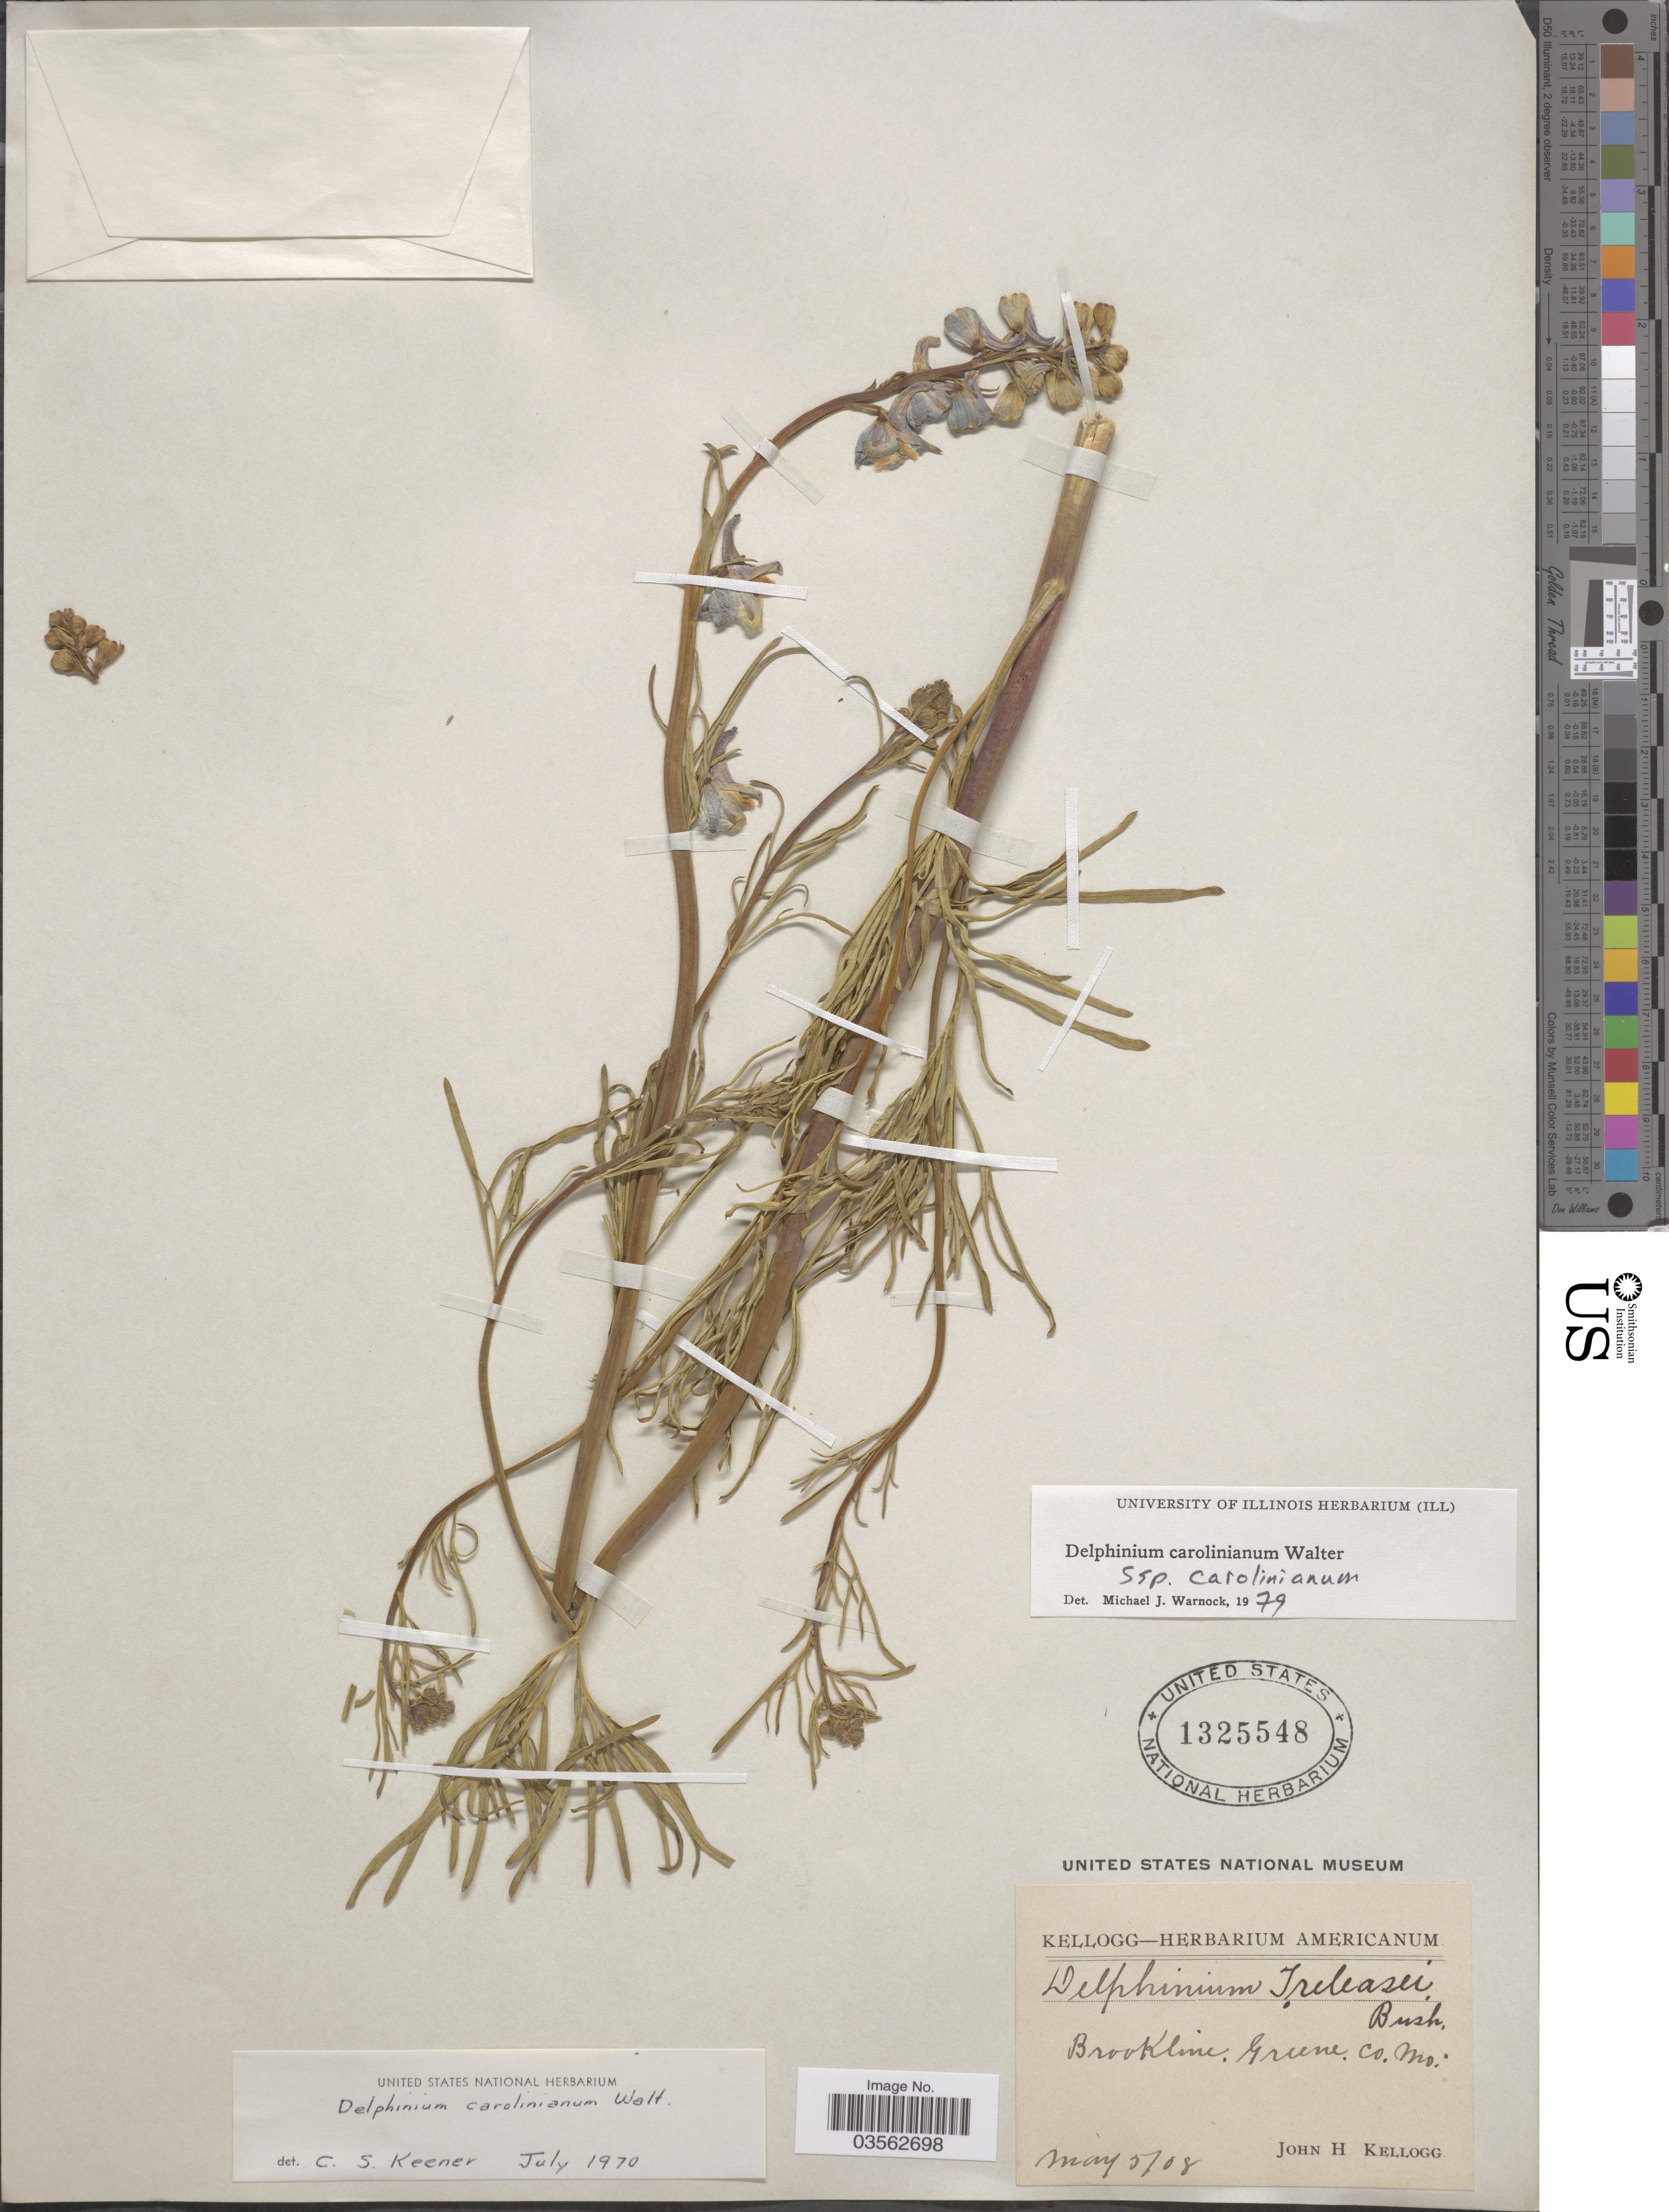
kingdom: Plantae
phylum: Tracheophyta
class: Magnoliopsida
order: Ranunculales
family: Ranunculaceae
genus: Delphinium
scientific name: Delphinium carolinianum subsp. carolinianum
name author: Walter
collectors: J. H. Kellogg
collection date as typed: Transcribed d/m/y: 5/5/8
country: United States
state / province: Missouri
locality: Brookline. Greene. Co.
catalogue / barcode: US 1325548